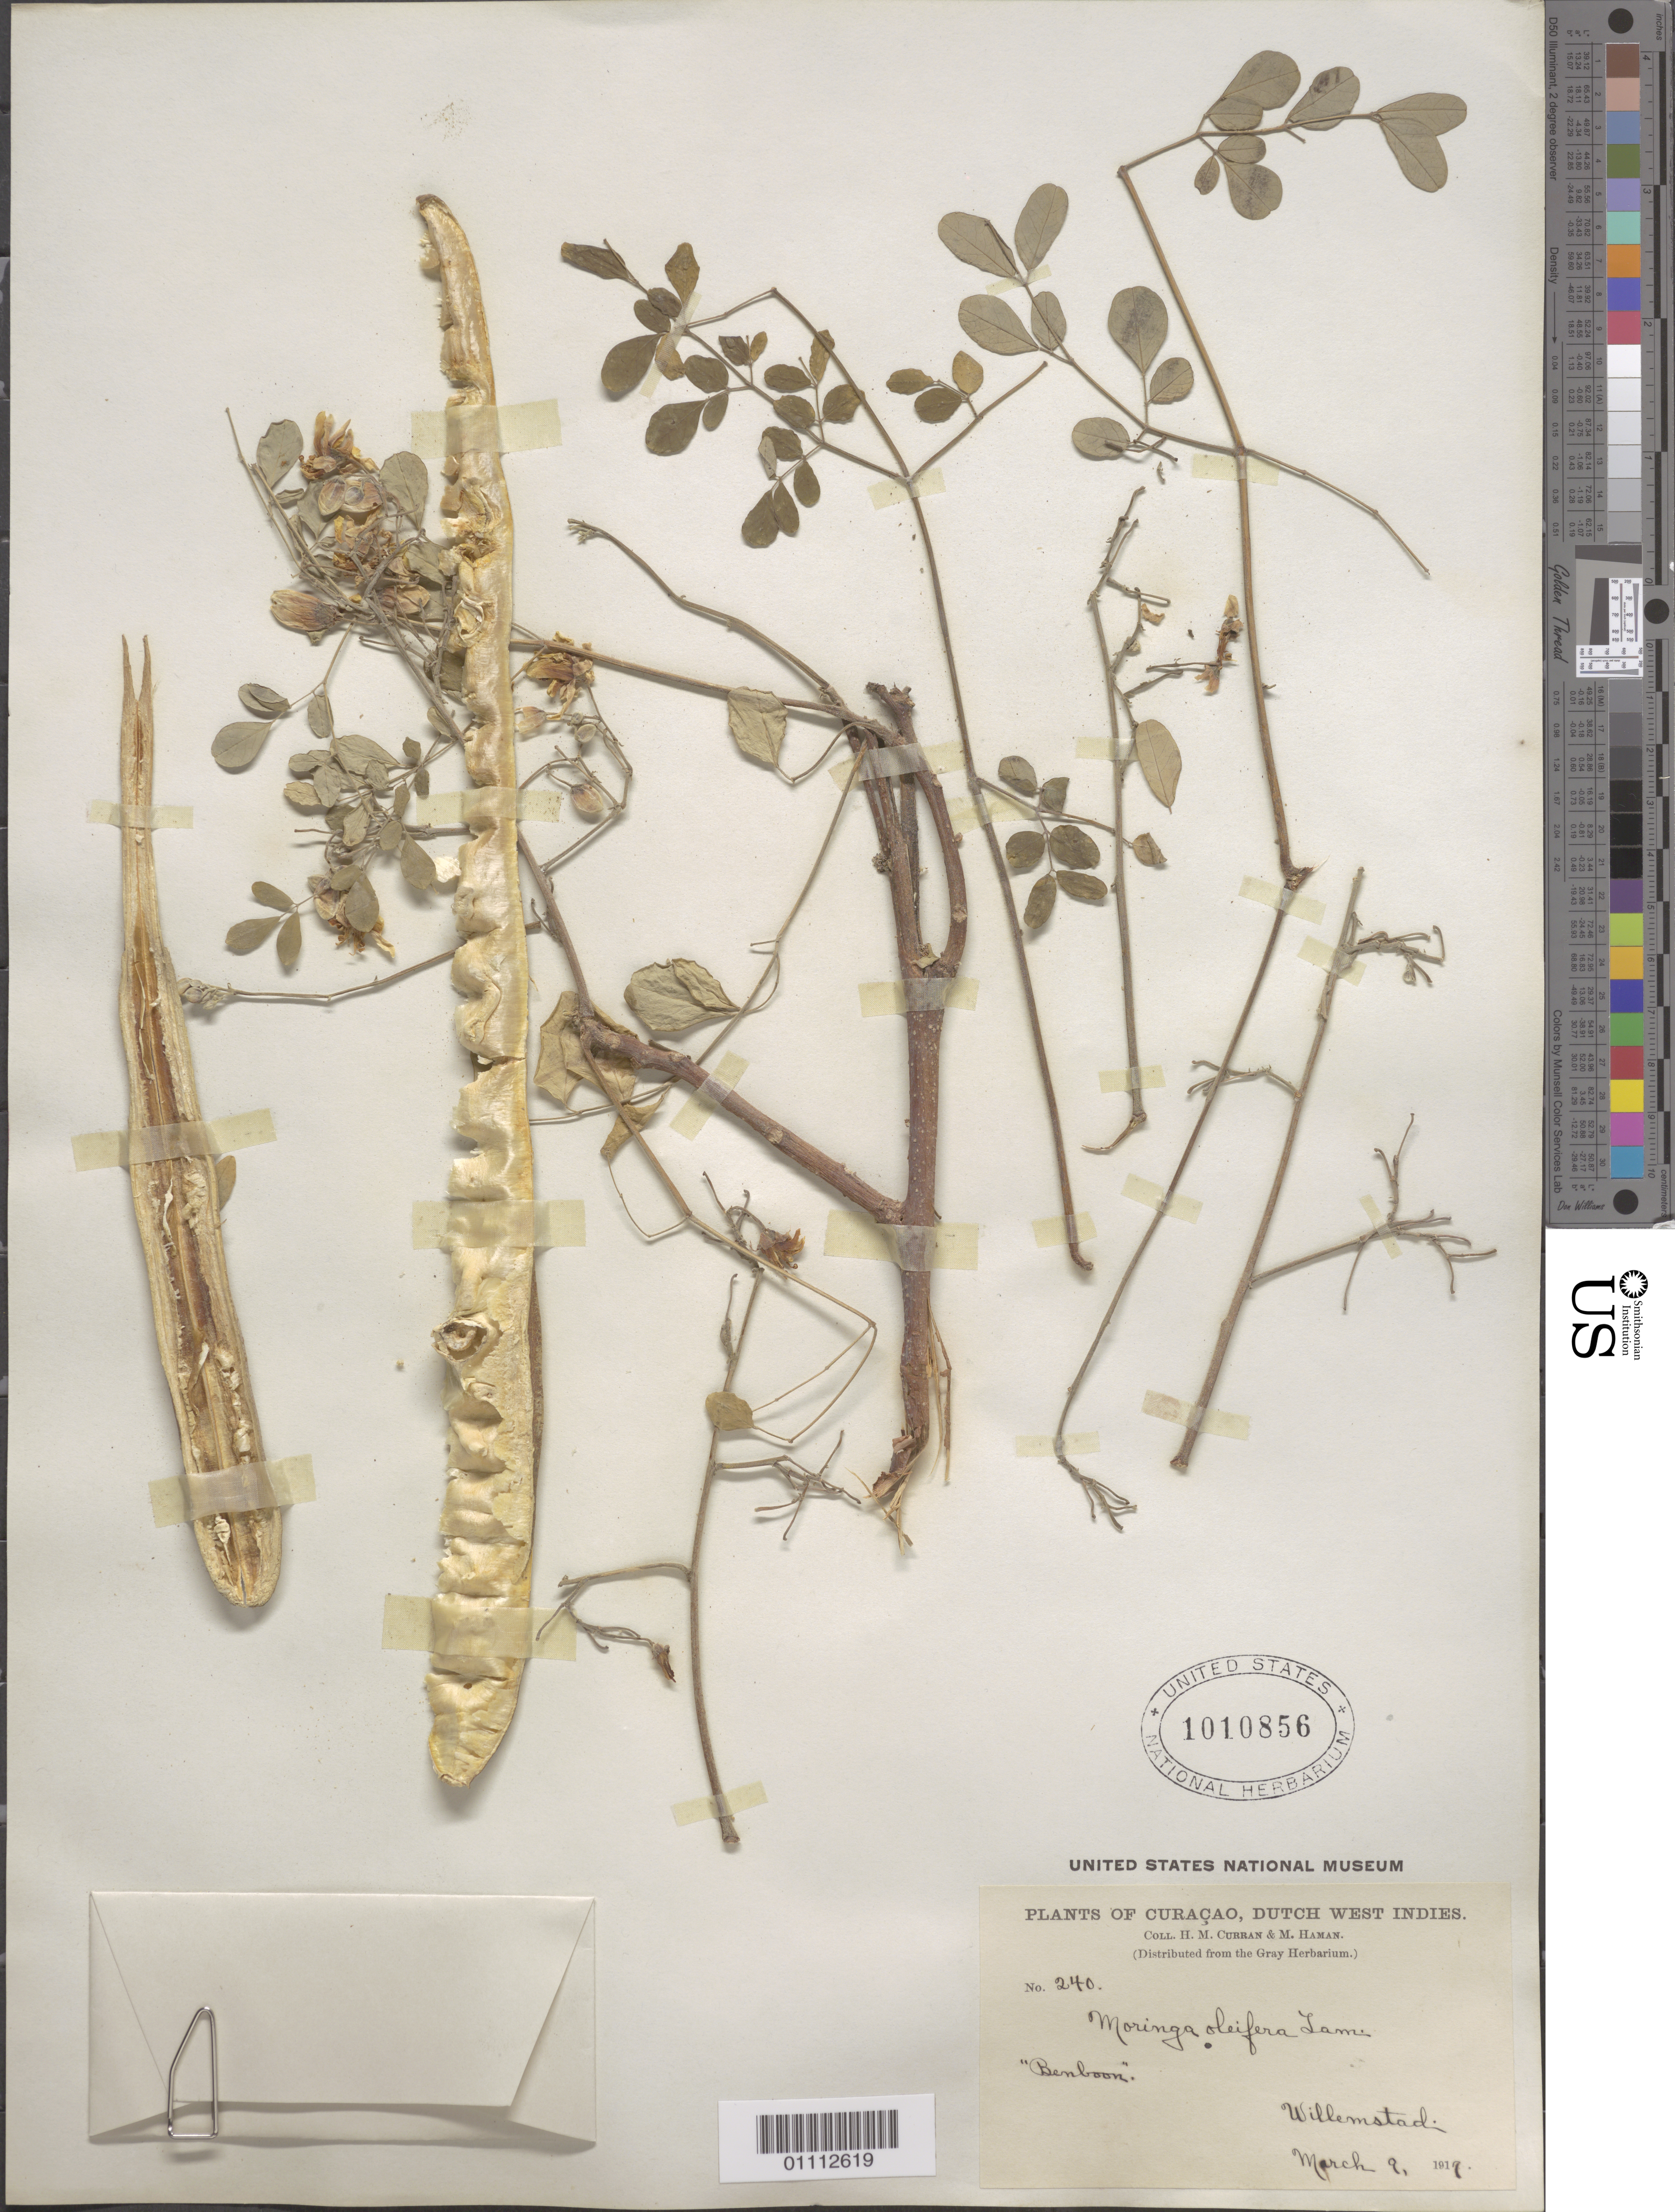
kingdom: Plantae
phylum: Tracheophyta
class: Magnoliopsida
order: Brassicales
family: Moringaceae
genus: Moringa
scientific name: Moringa oleifera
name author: Lam.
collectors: H. M. Curran & M. Haman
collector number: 240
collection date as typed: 09 Mar 1917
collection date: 1917-03-09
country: Curaçao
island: Curaçao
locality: Willemstad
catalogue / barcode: US 1010856